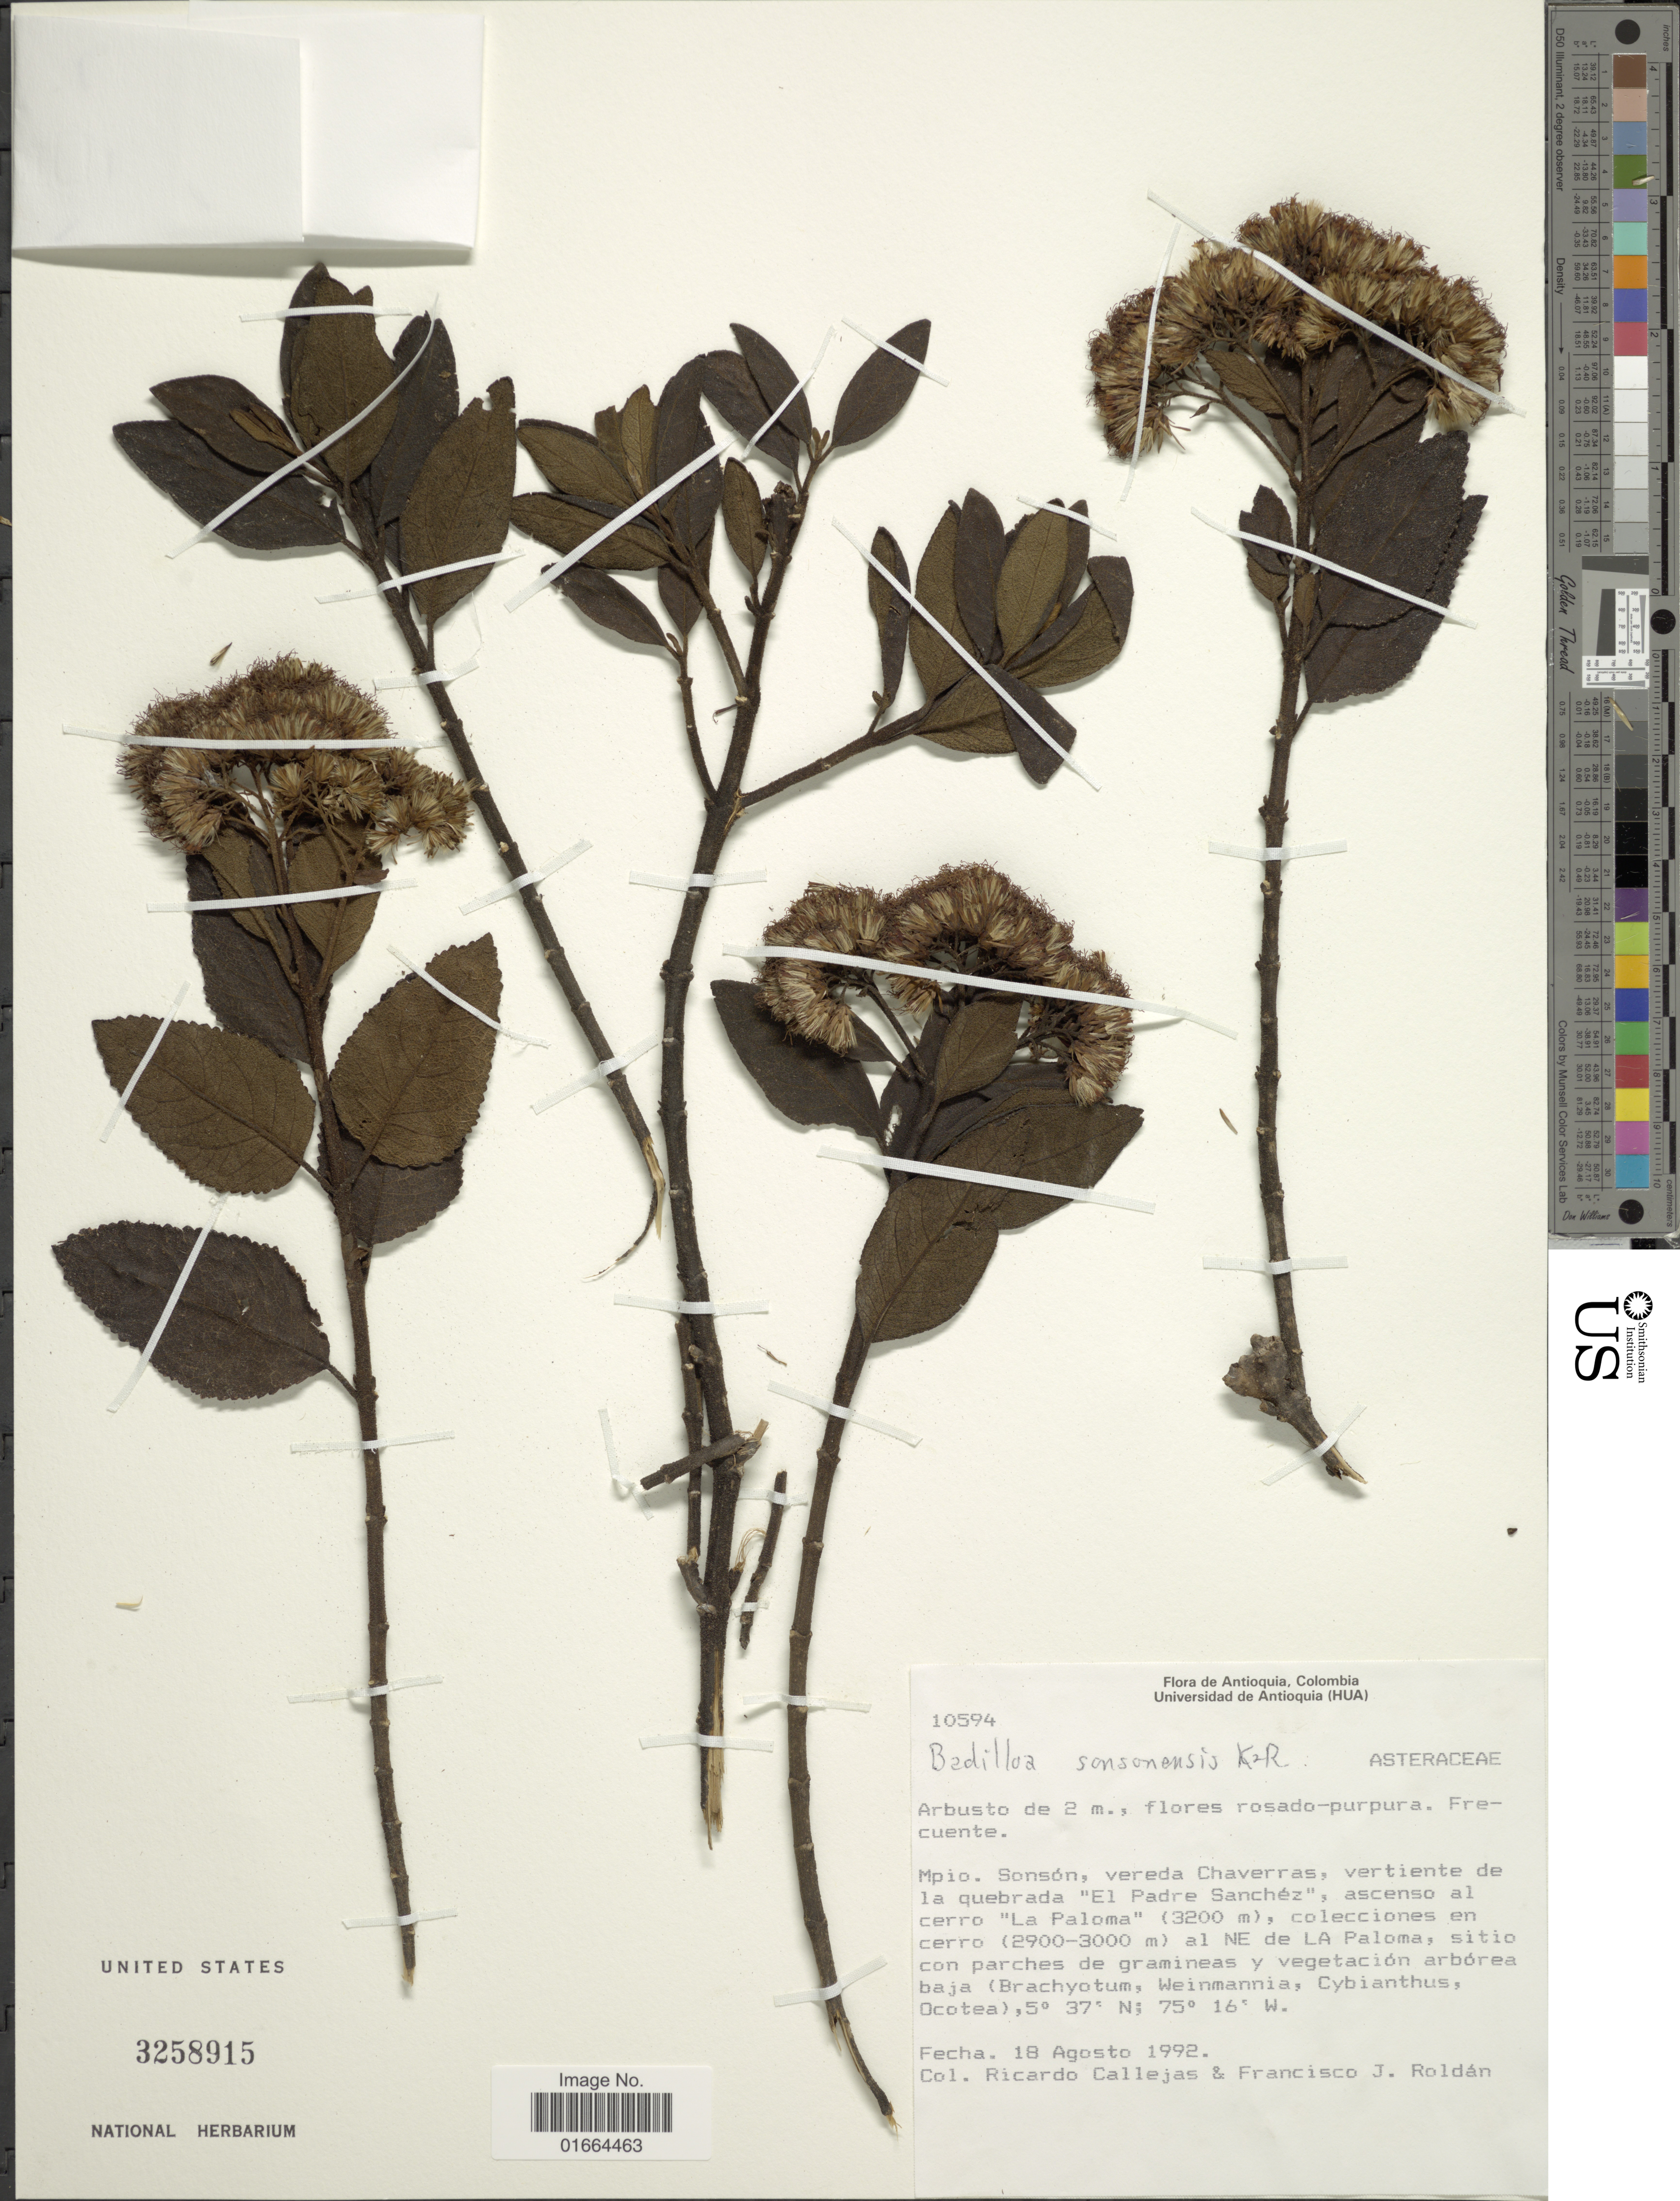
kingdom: Plantae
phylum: Tracheophyta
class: Magnoliopsida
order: Asterales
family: Asteraceae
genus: Badilloa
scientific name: Badilloa sonsonensis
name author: R.M. King & H. Rob.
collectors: R. Callejas & F. J. Roldán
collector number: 10594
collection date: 1992-08-18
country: Colombia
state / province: Antioquia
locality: Mpio. Sonson, vereda Chaverras, vertiente de la quebrada "El Padre Sanchez" , ascenso al cerro "La Paloma" (3200m), colecciones en cerro al NE de La Paloma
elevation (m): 2900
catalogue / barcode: US 3258915